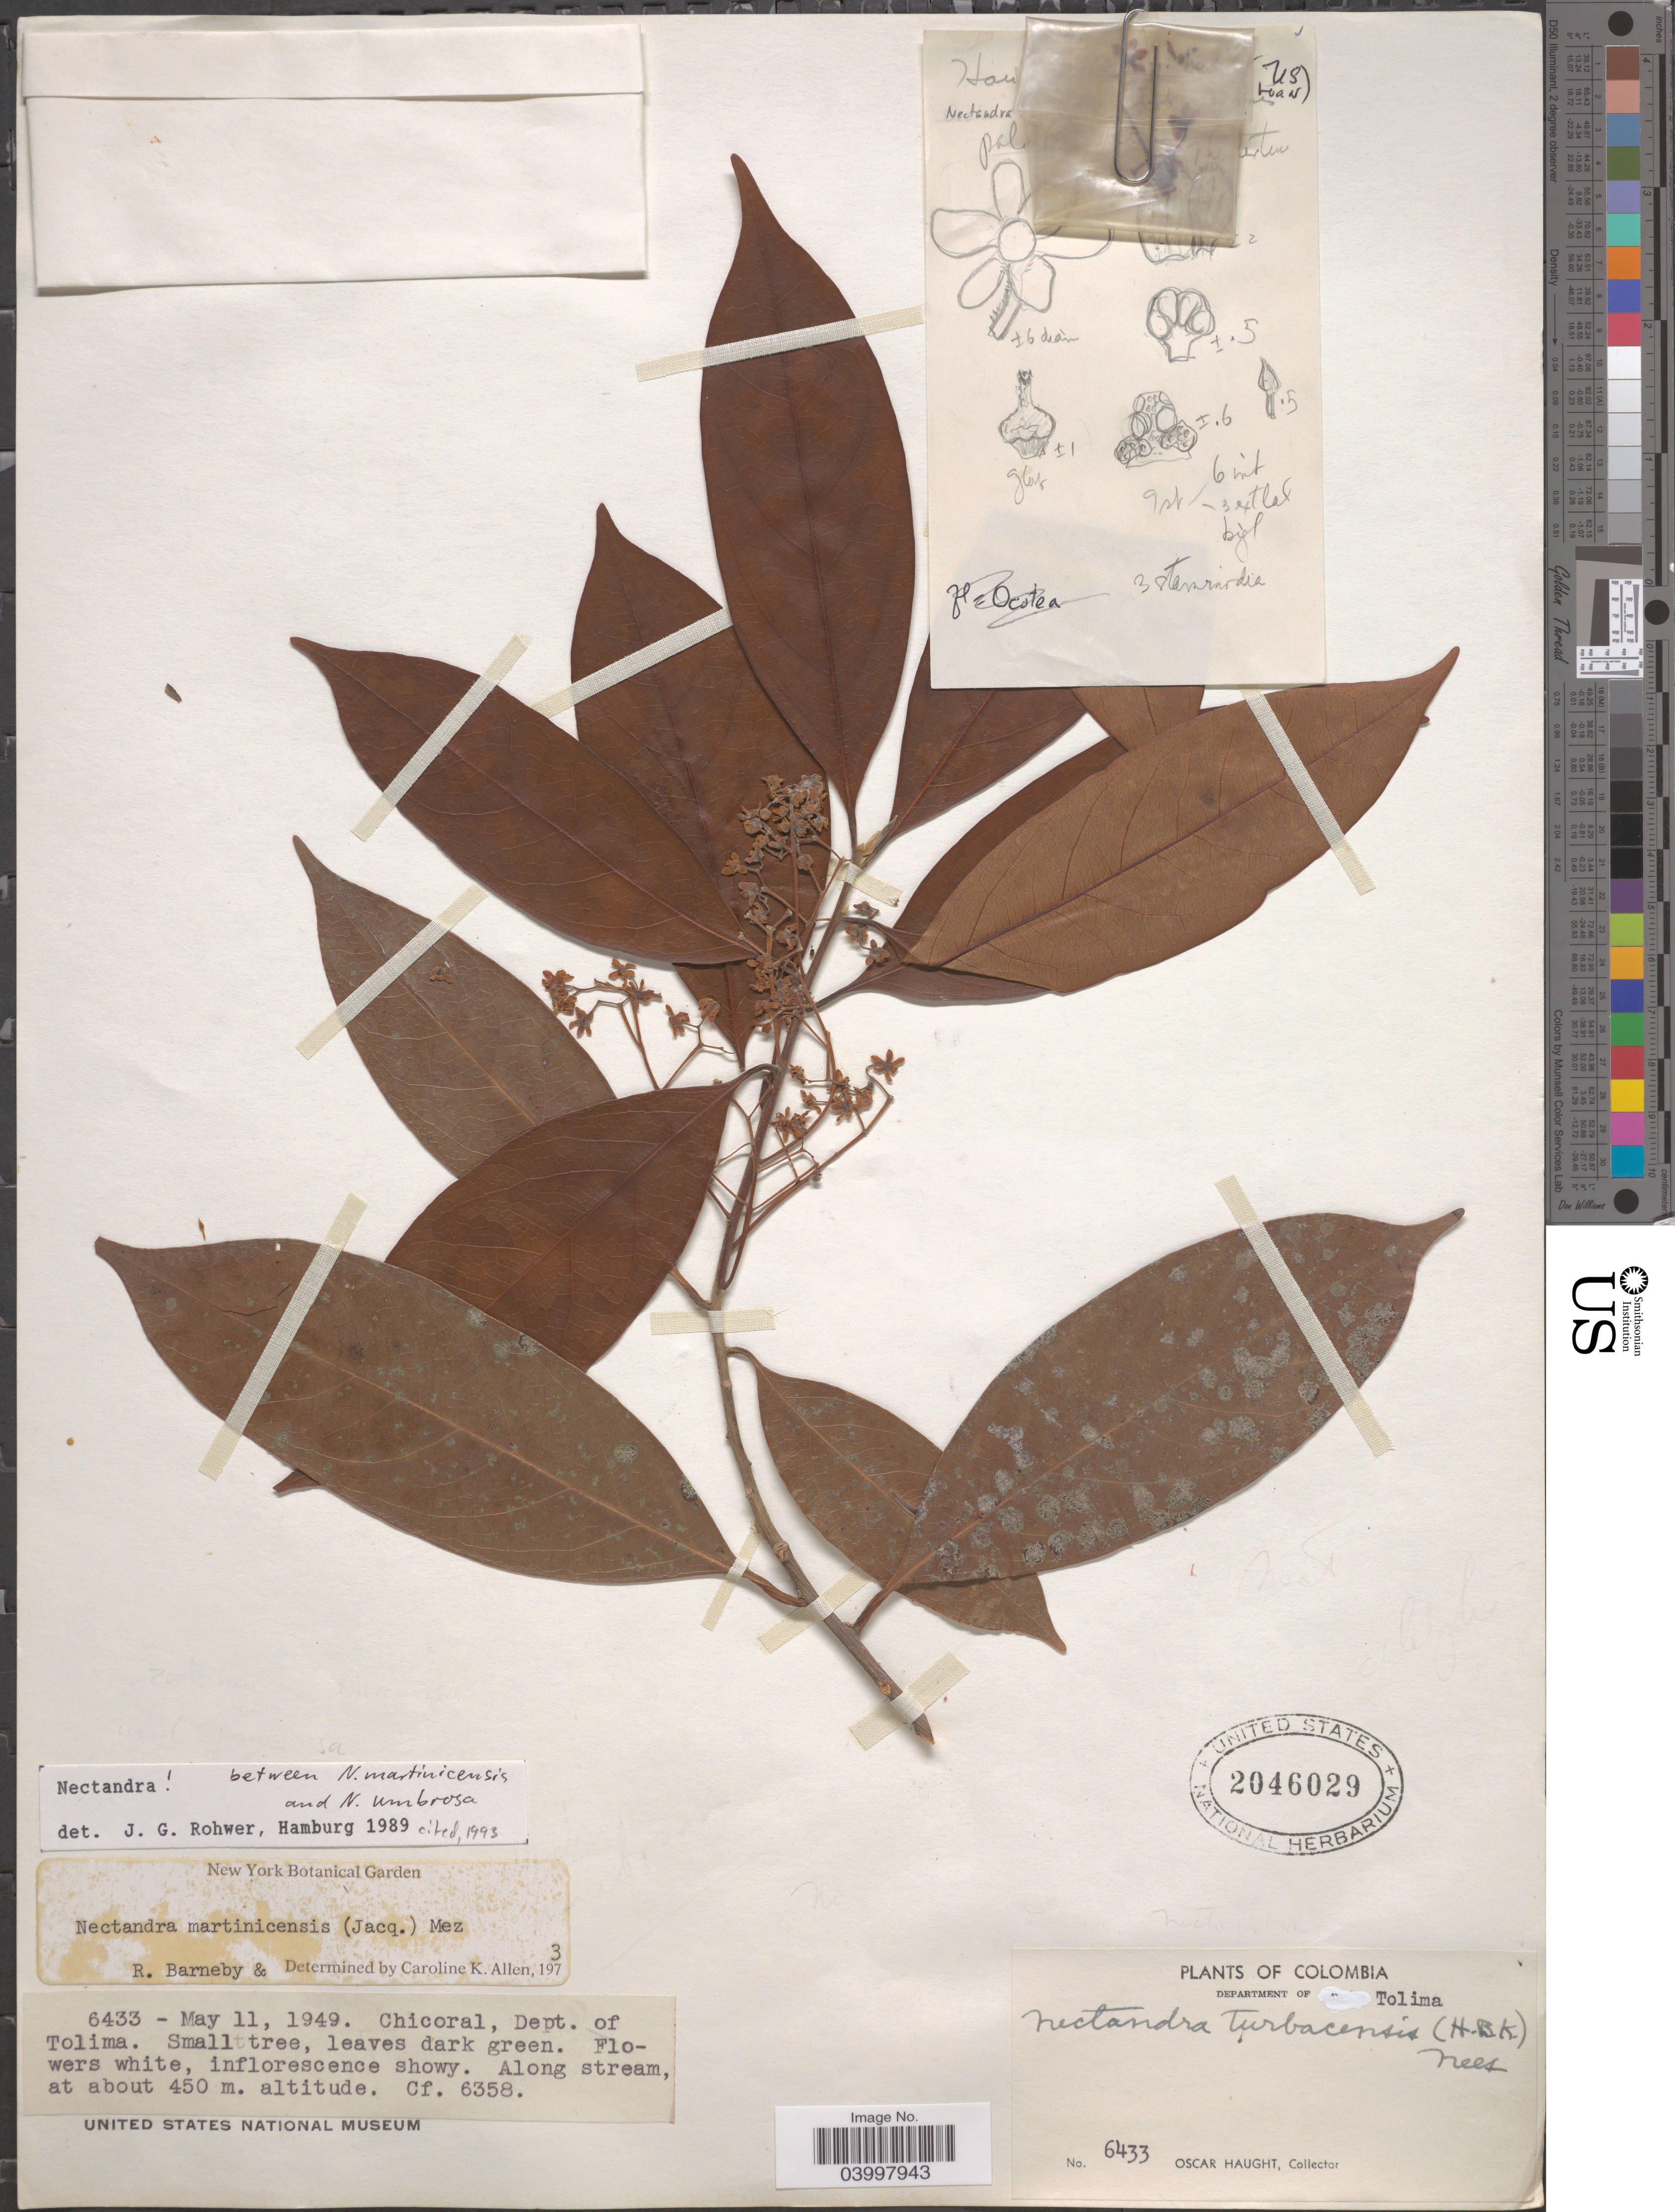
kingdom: Plantae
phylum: Tracheophyta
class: Magnoliopsida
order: Laurales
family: Lauraceae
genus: Nectandra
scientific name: Nectandra martinicensis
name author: Mez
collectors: O. L. Haught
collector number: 6433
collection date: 1949-05-11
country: Colombia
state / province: Tolima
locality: Department of Tolima. Chicoral, Dept. of Tolima. Along stream.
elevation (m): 450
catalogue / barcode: US 2046029